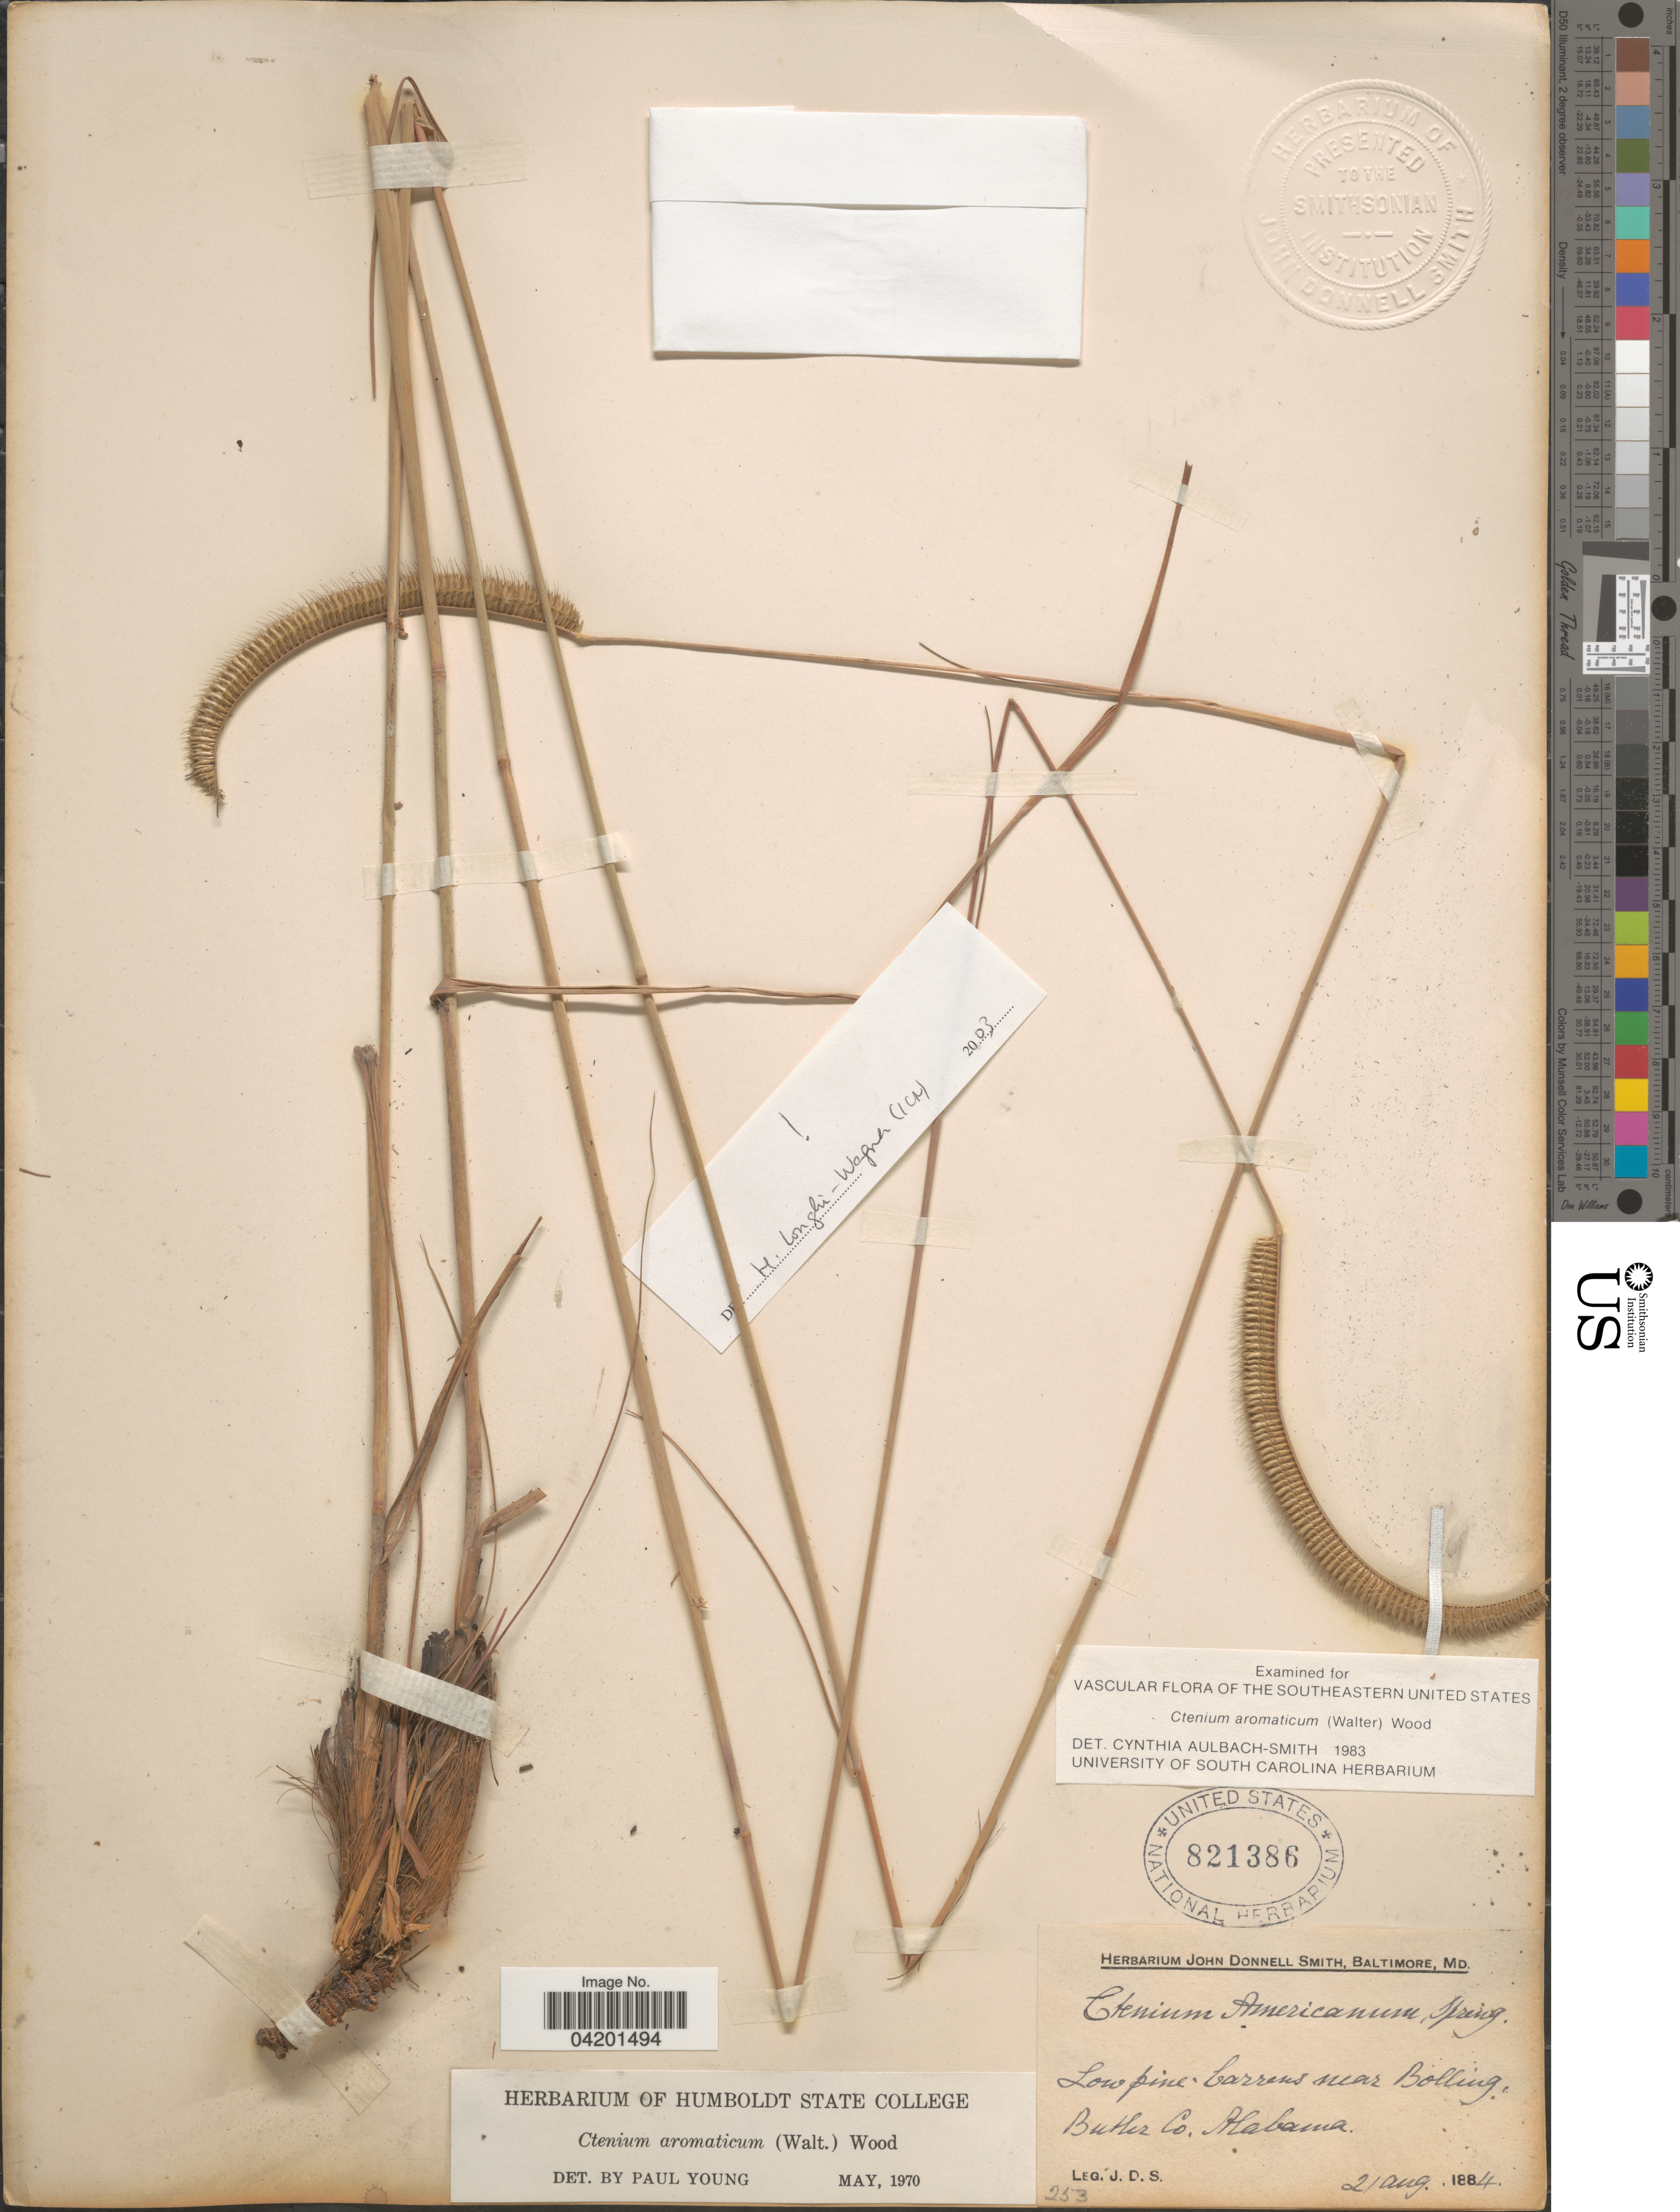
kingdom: Plantae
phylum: Tracheophyta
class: Liliopsida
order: Poales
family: Poaceae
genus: Ctenium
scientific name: Ctenium floridanum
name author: (Hitchc.) Hitchc.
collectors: J. Donnell Smith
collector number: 253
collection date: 1884-08-21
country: United States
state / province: Alabama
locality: Low pine-barrens near Bolling, Butler Co.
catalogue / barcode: US 821386